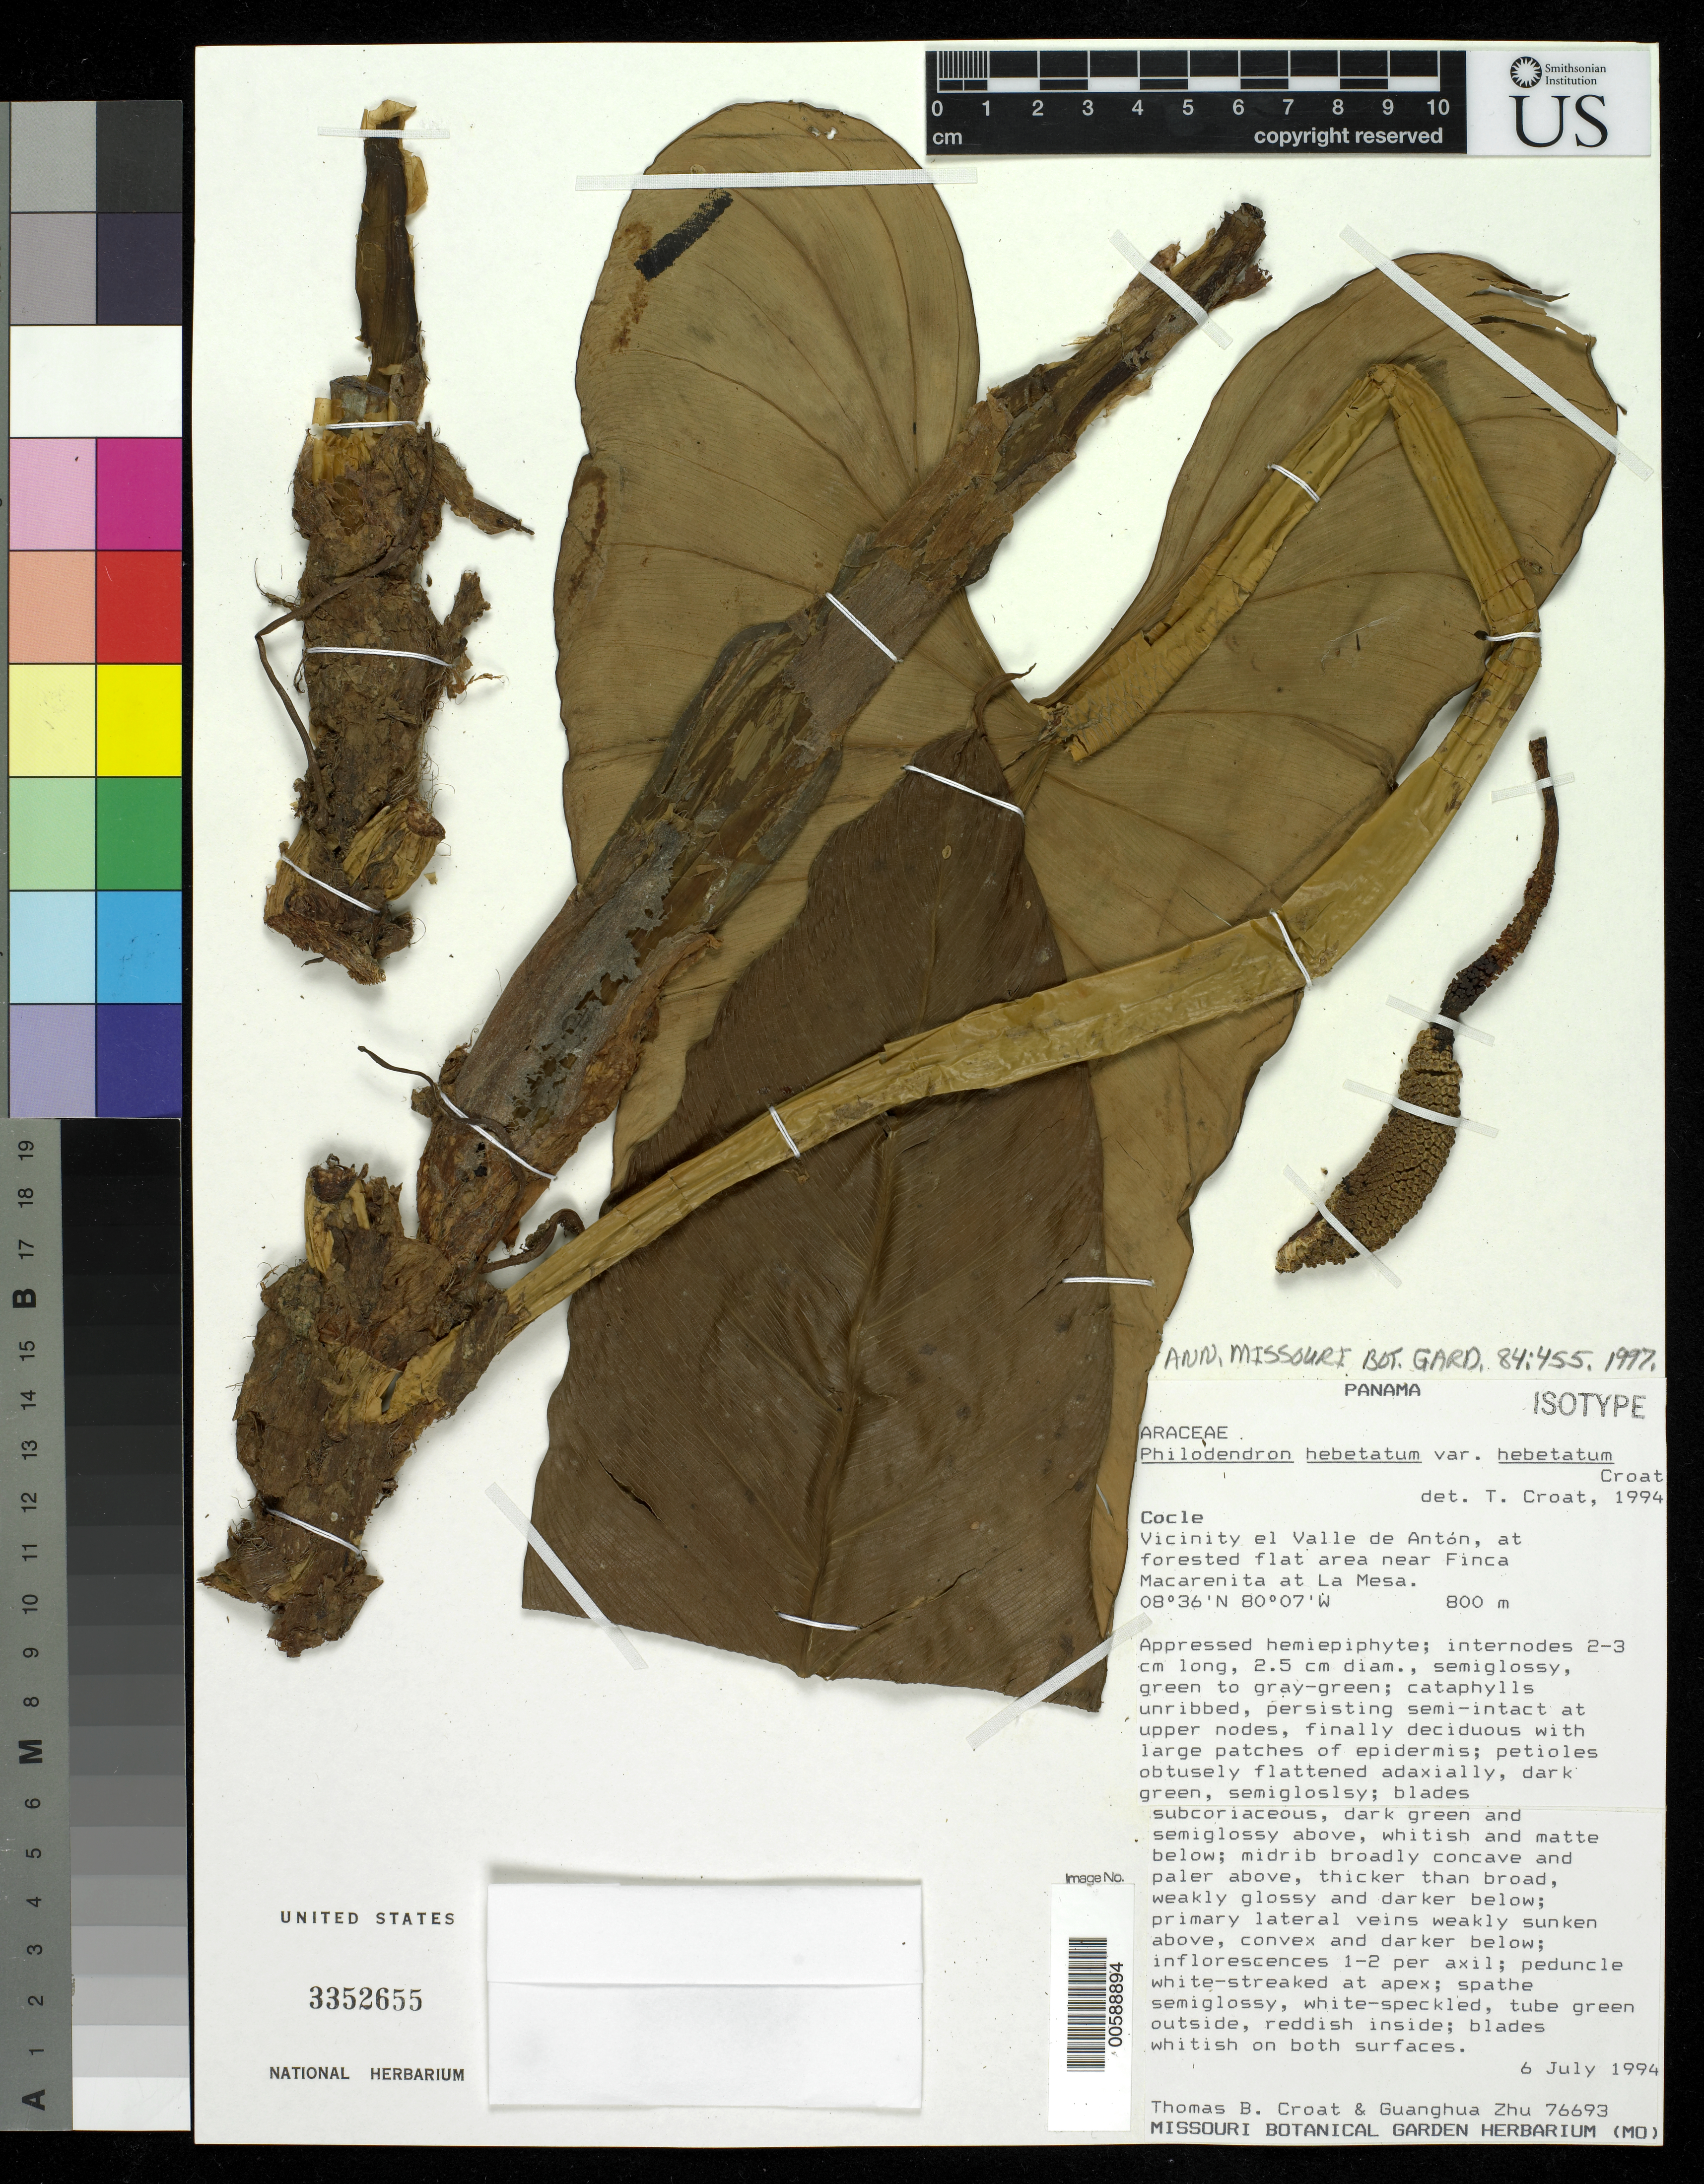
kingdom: Plantae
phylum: Tracheophyta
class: Liliopsida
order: Alismatales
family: Araceae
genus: Philodendron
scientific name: Philodendron hebetatum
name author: Croat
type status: Isotype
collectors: T. B. Croat & G. H. Zhu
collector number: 76693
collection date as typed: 06 Jul 1994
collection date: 1994-07-06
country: Panama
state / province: Coclé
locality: Vicinity El Valle De Anton, forested flat area near Finca Macarenita at La Mesa.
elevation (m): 800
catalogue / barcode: US 3352655